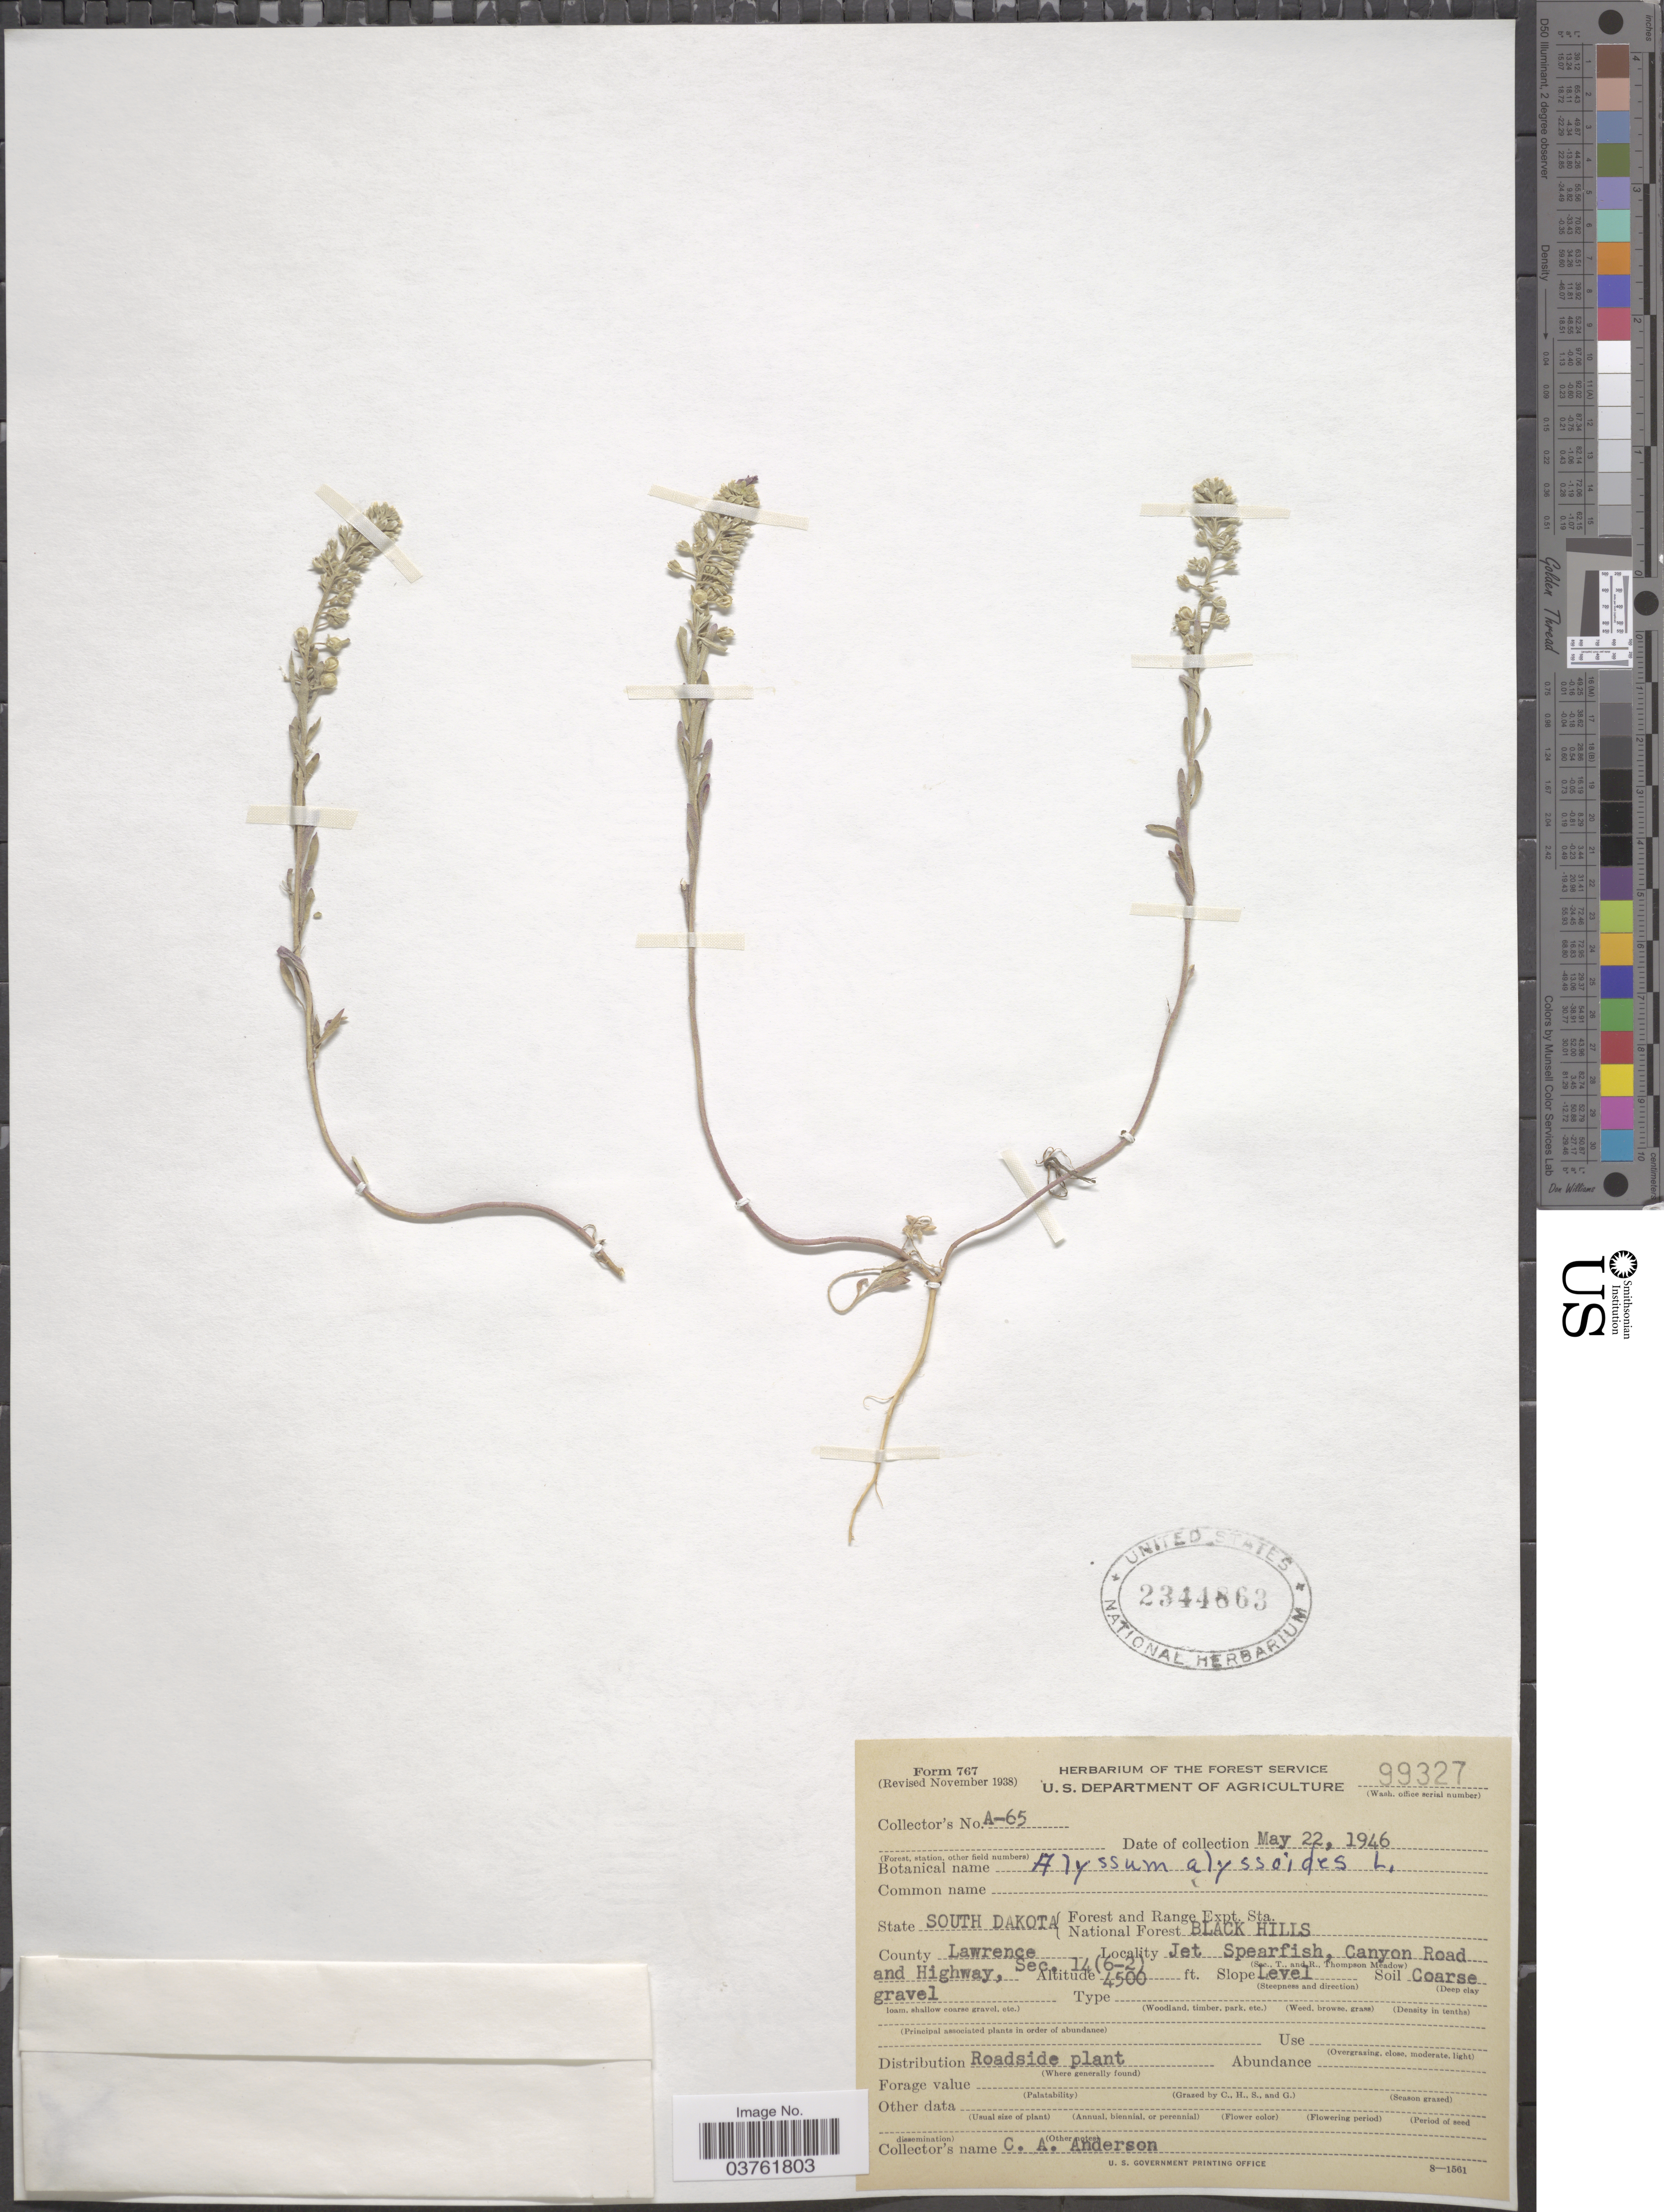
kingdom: Plantae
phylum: Tracheophyta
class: Magnoliopsida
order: Brassicales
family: Brassicaceae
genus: Alyssum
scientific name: Alyssum alyssoides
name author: (L.) L.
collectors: C. A. Anderson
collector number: A-65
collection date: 1946-05-22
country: United States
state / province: South Dakota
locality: National Forest Black Hills. County Lawrence. Jet Spearfish, Canyon Road and Highway, Sec. 14(6-2). Slope Level.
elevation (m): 1372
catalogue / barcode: US 2344863